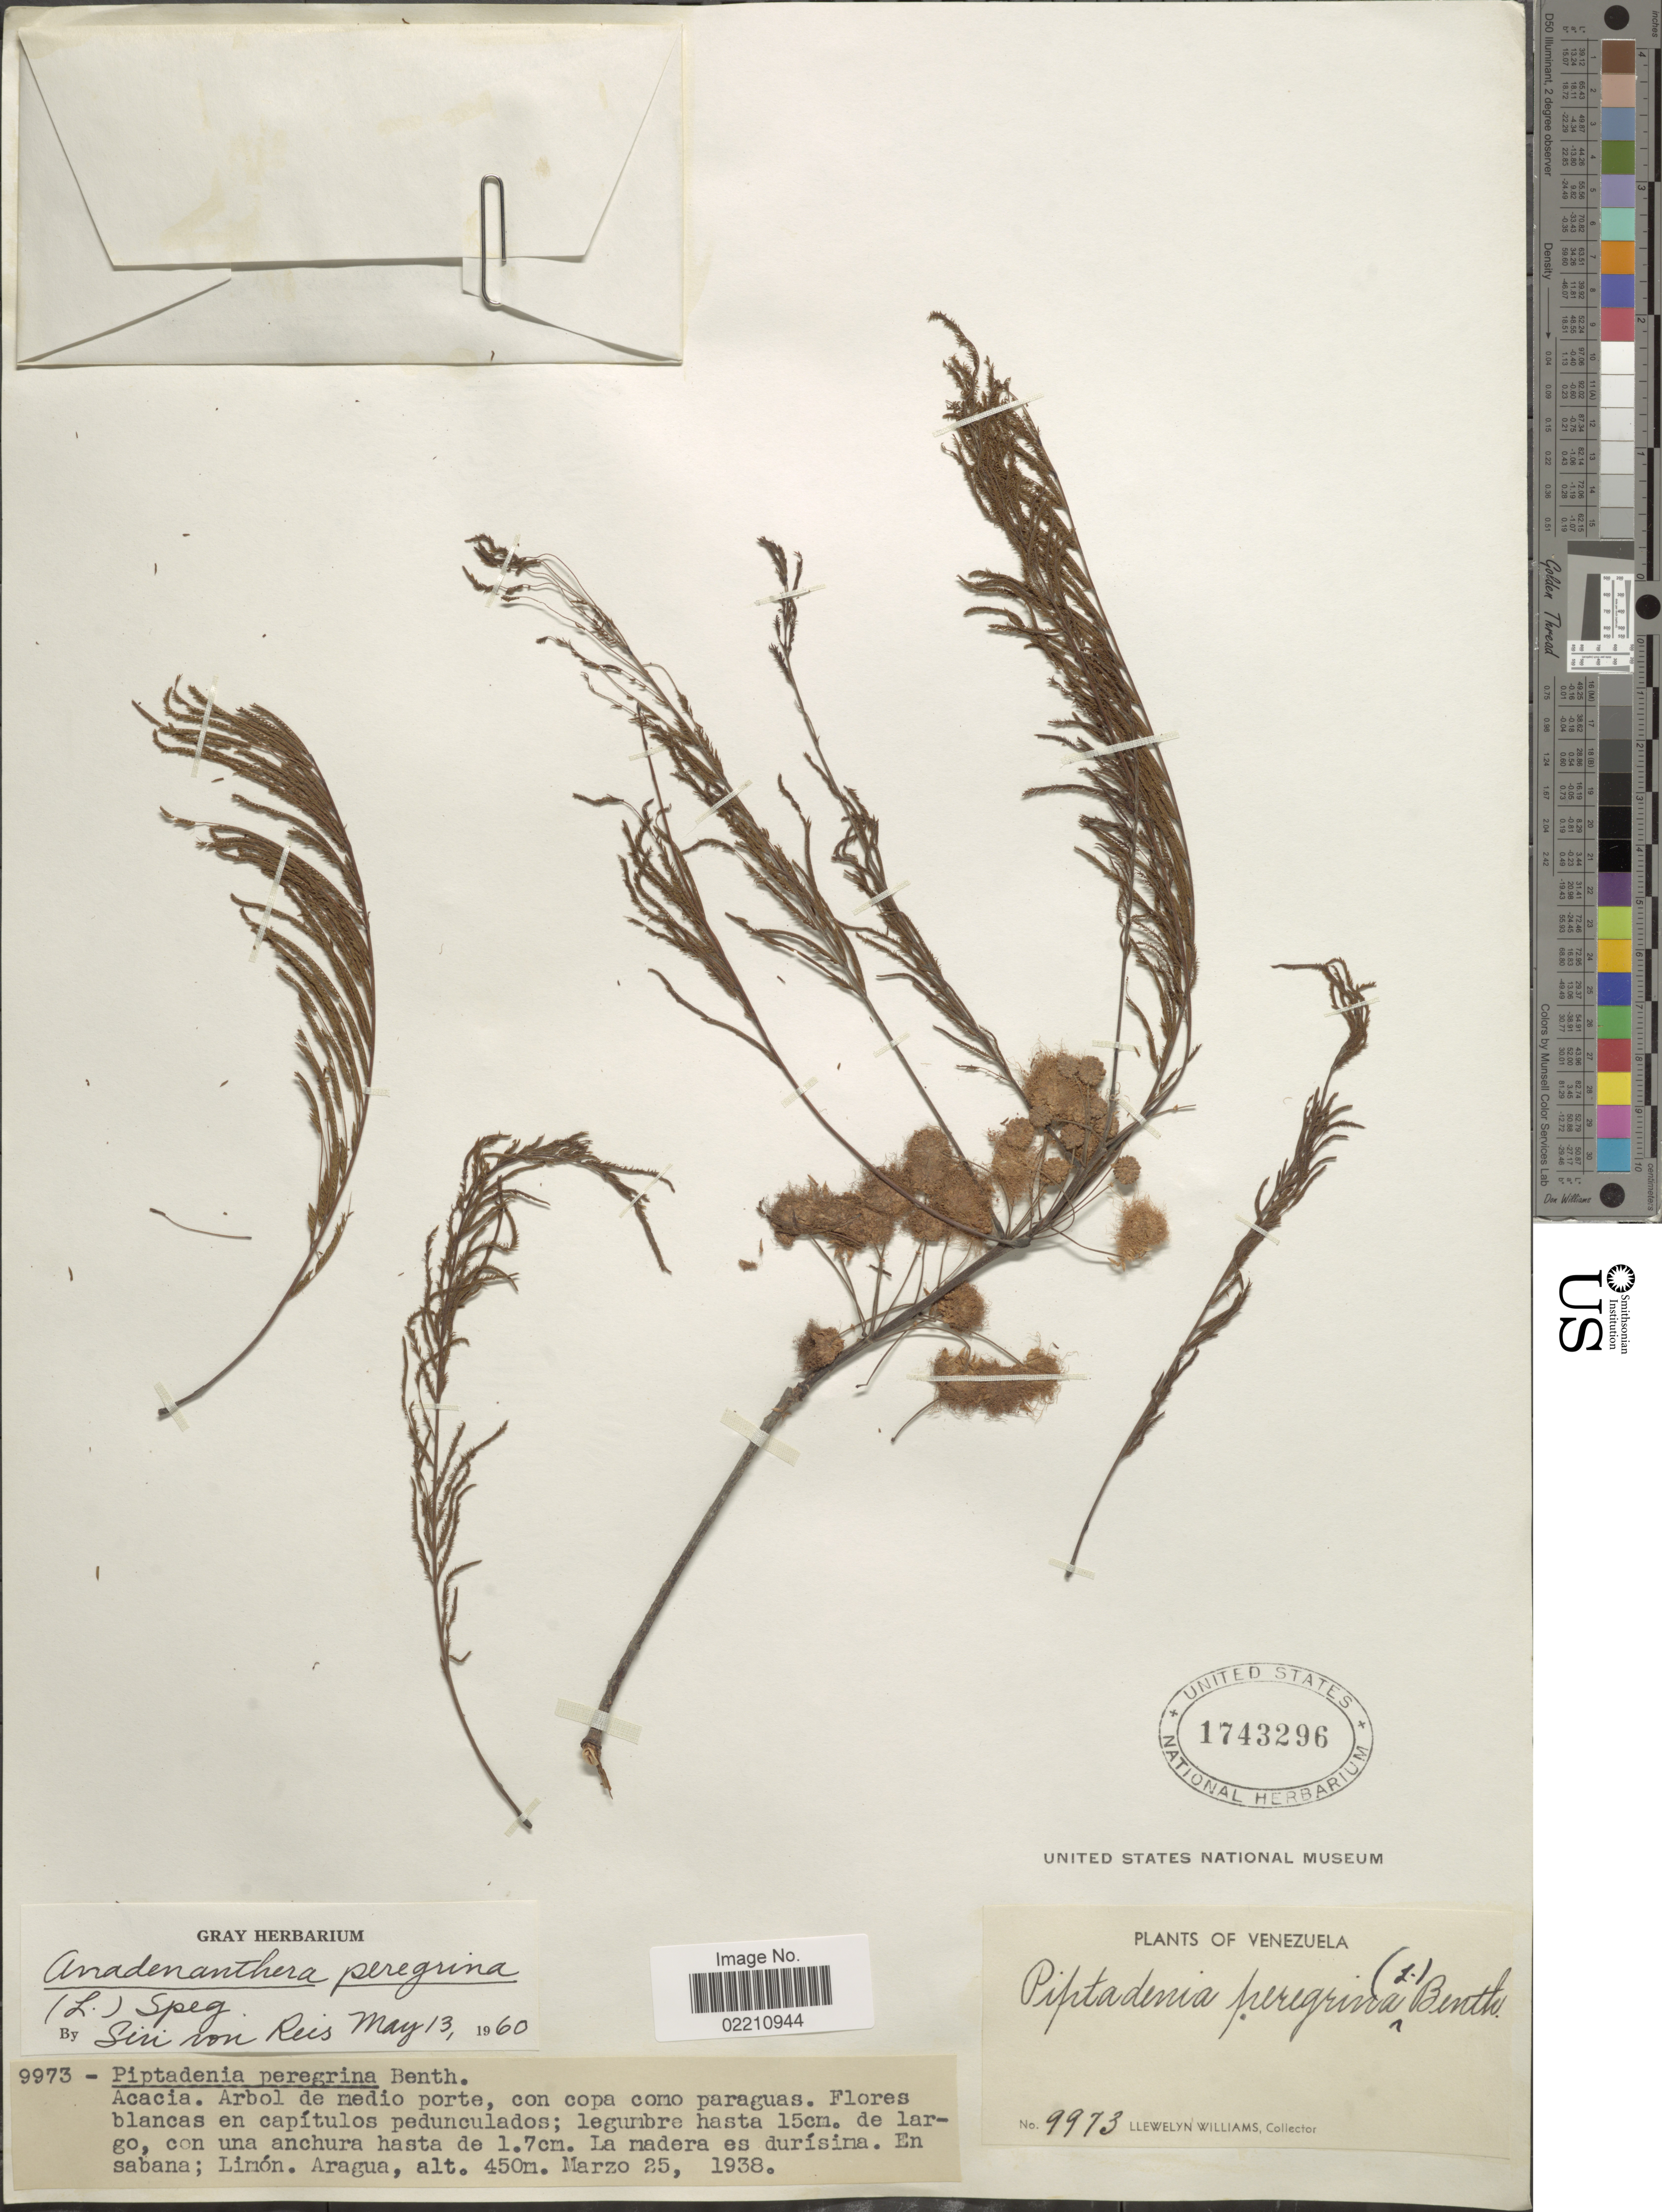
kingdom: Plantae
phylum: Tracheophyta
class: Magnoliopsida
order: Fabales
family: Fabaceae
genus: Anadenanthera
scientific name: Anadenanthera peregrina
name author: (L.) Speg.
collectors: Ll. Williams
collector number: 9973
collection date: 1938-03-25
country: Venezuela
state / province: Aragua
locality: Lirión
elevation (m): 450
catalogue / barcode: US 1743296